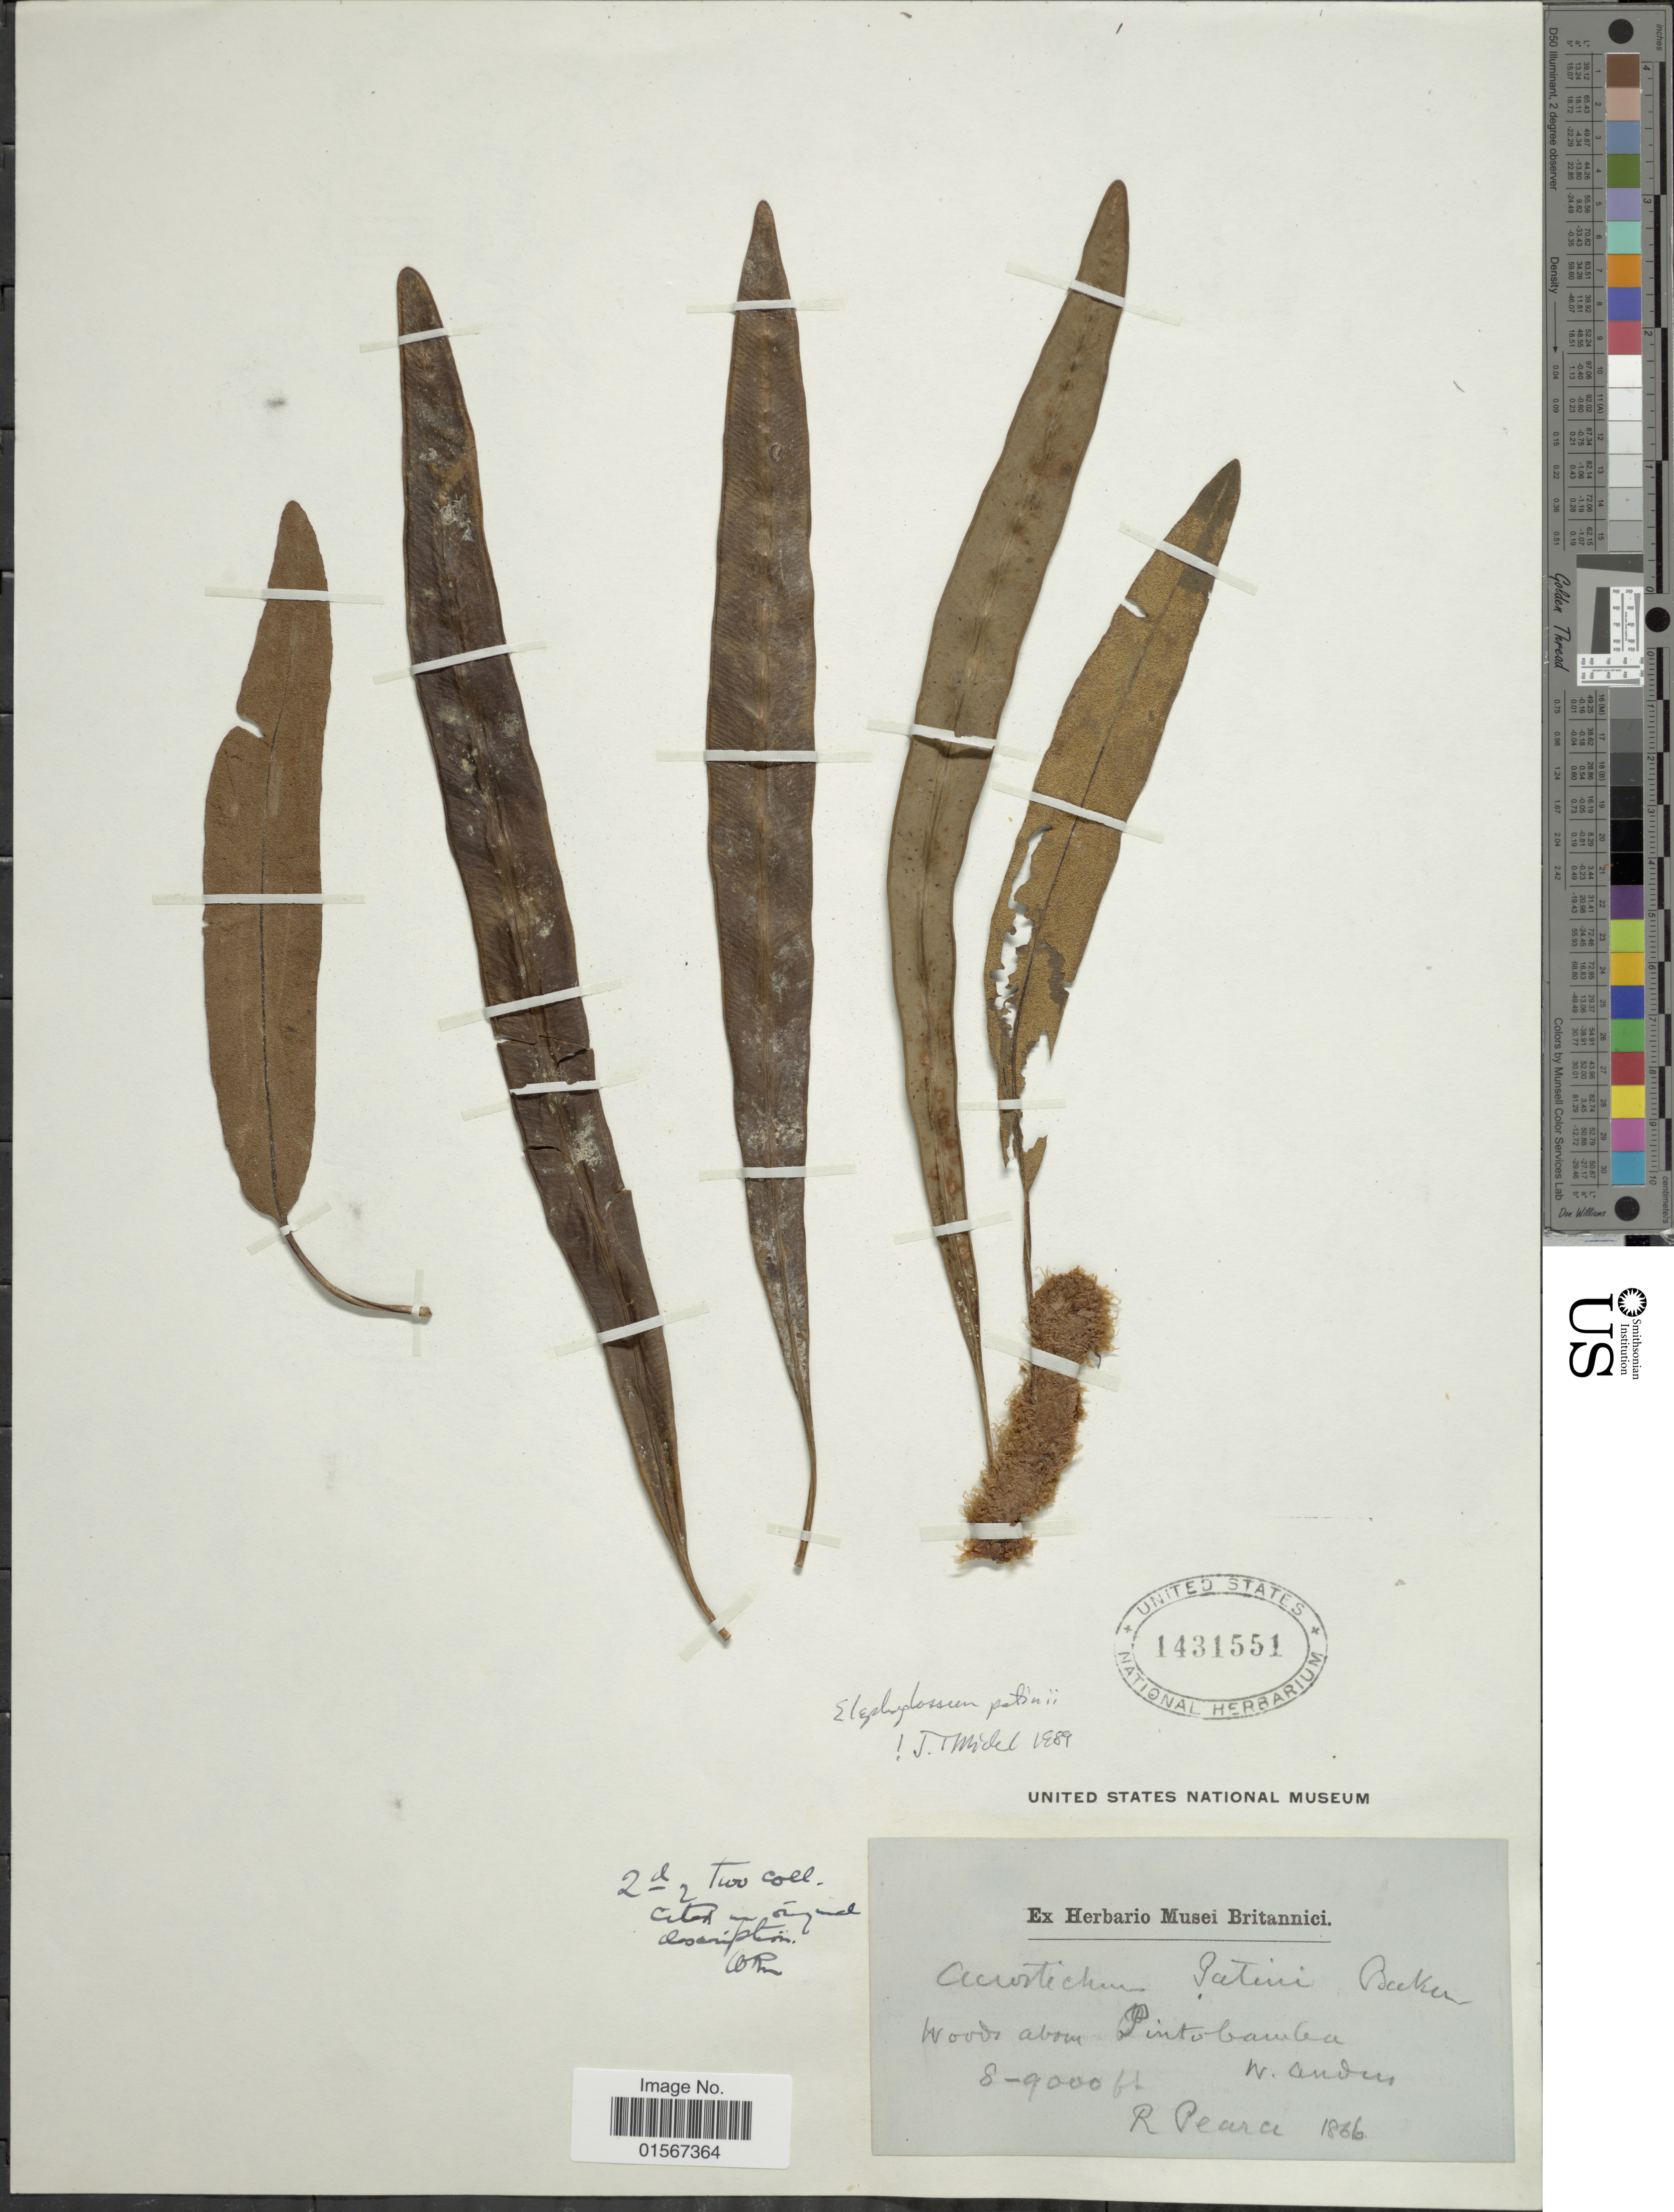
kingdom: Plantae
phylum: Tracheophyta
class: Polypodiopsida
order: Polypodiales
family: Dryopteridaceae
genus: Elaphoglossum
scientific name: Elaphoglossum patinii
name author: (Baker) Christ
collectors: R. Pearce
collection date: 1836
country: Peru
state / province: Cusco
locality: Pintobamba, N. Anden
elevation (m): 2438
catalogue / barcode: US 1431551